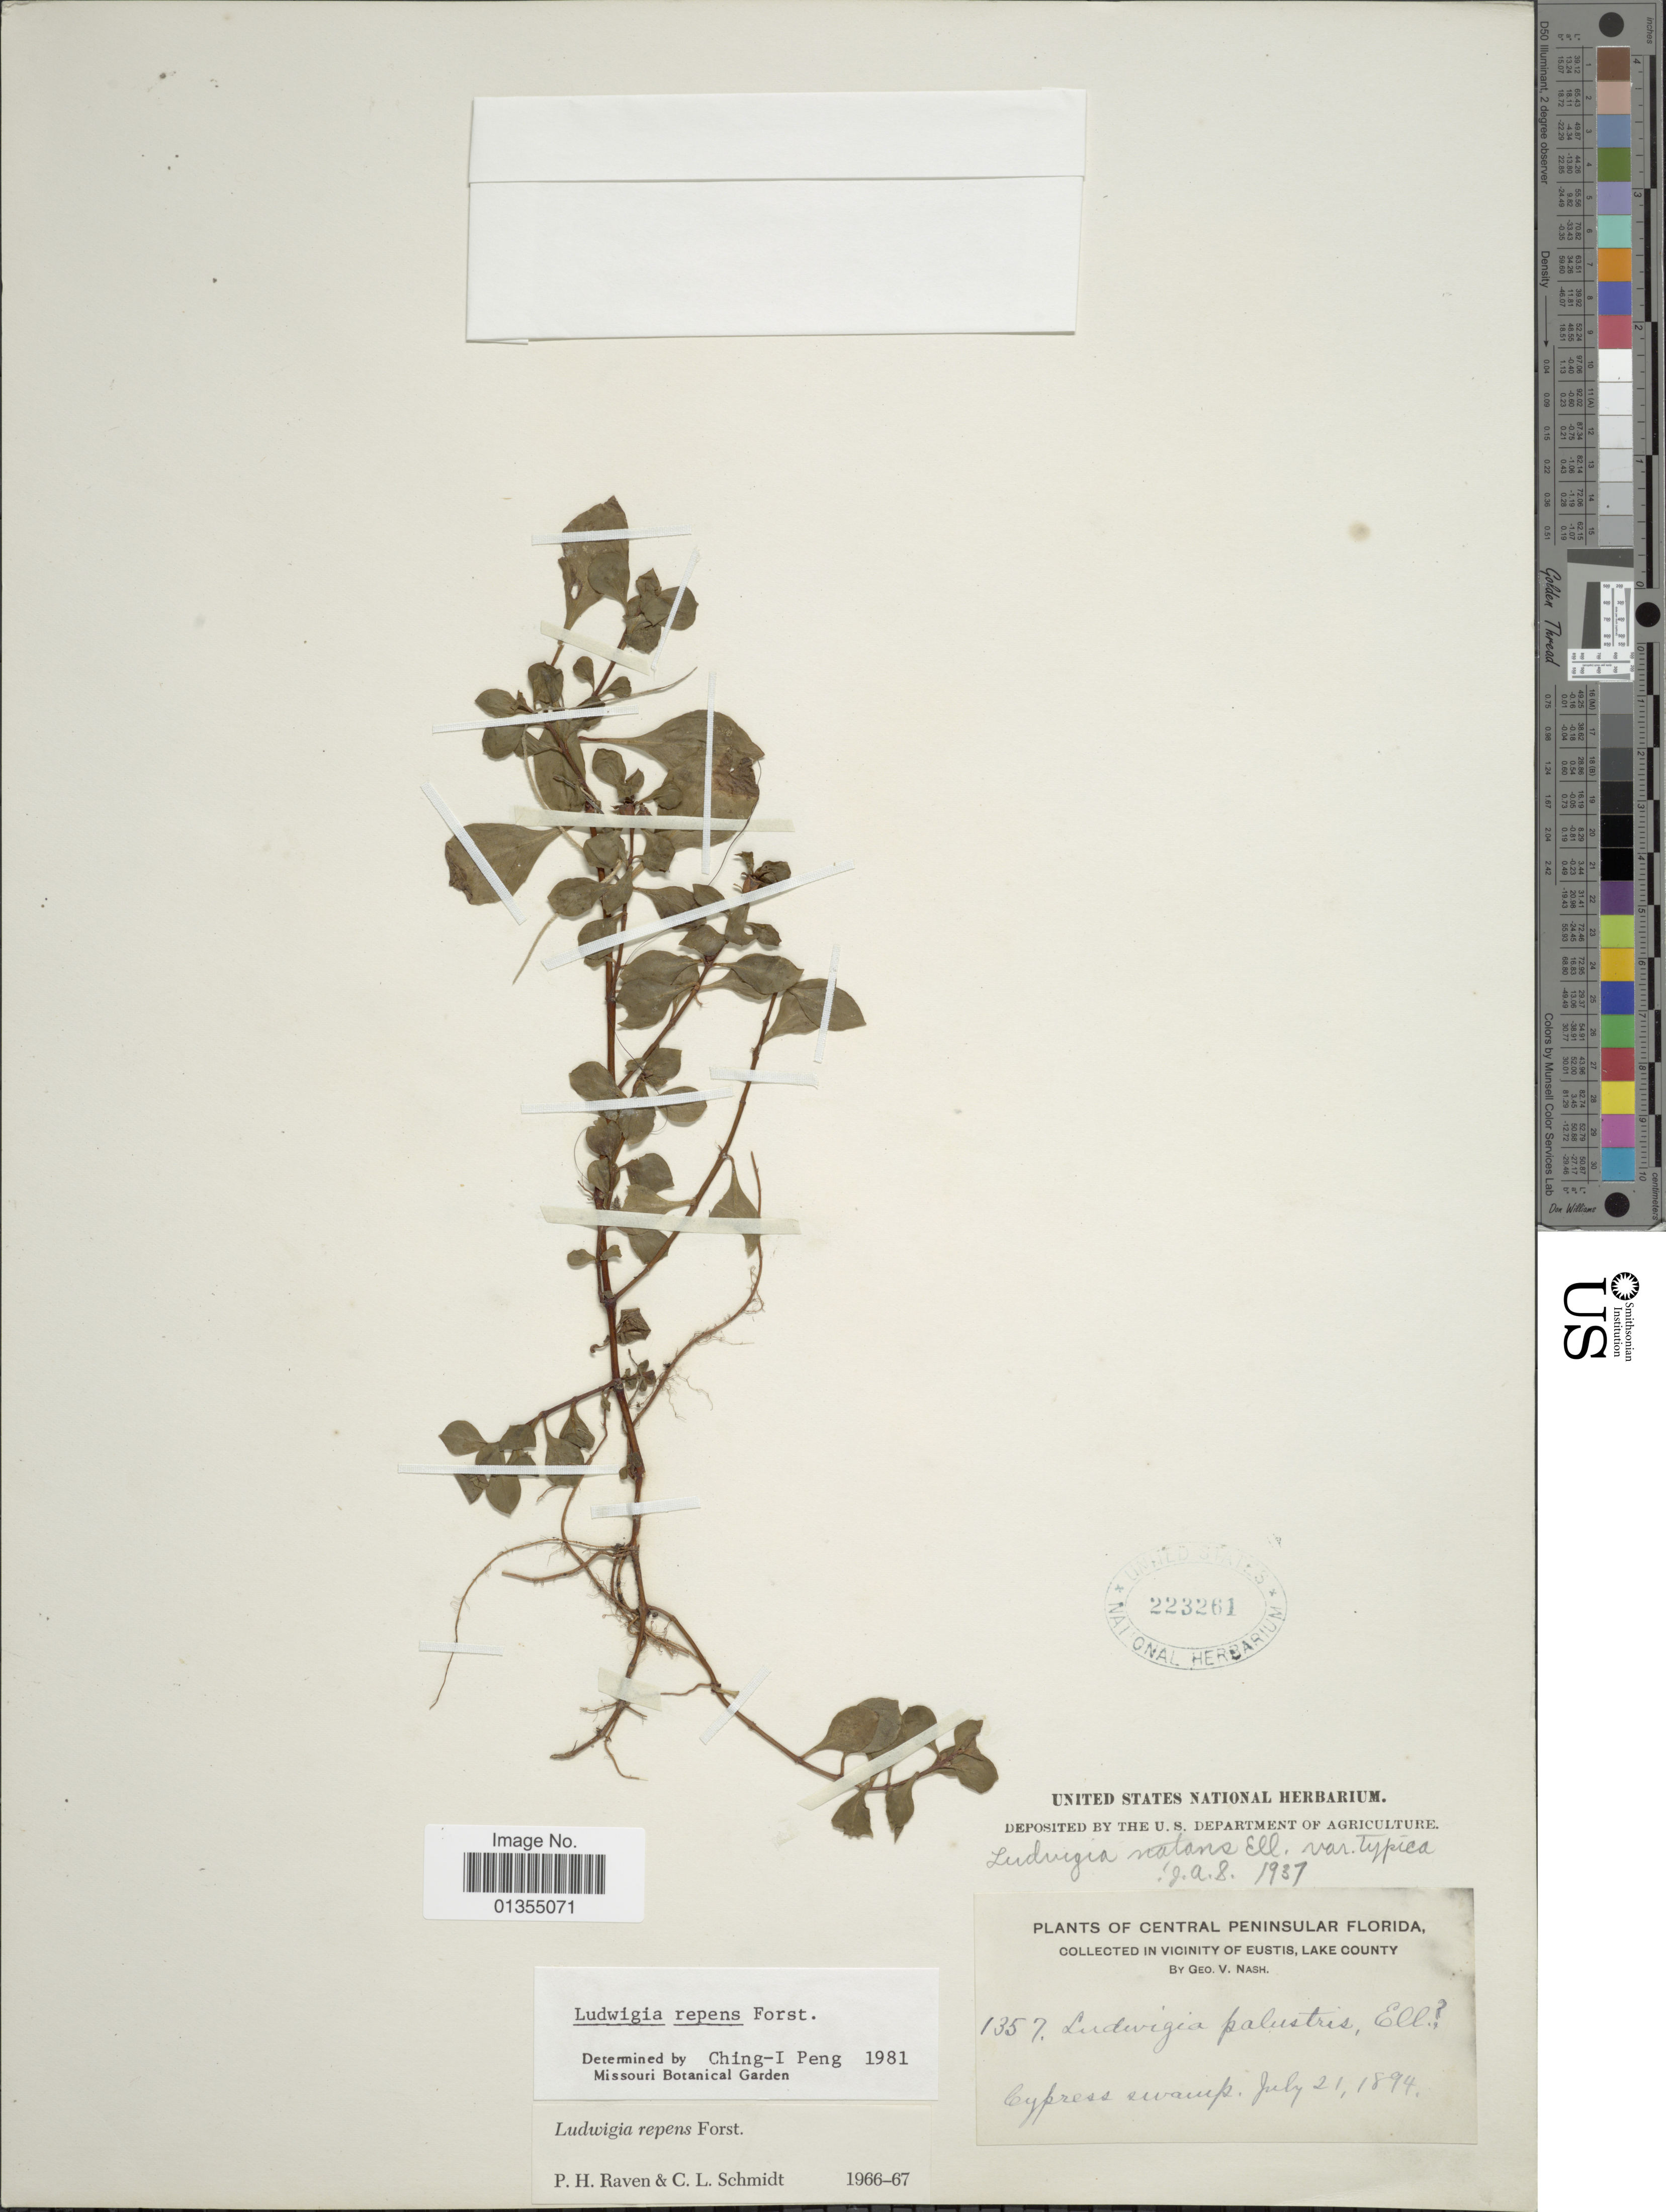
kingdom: Plantae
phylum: Tracheophyta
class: Magnoliopsida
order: Myrtales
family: Onagraceae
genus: Ludwigia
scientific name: Ludwigia repens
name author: J.R. Forst.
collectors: G. V. Nash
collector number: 1357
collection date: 1894-07-21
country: United States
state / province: Florida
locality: Central Peninsular Florida, Vicinity of Eustis, Lake County, Cypress Swamp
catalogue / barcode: US 223261